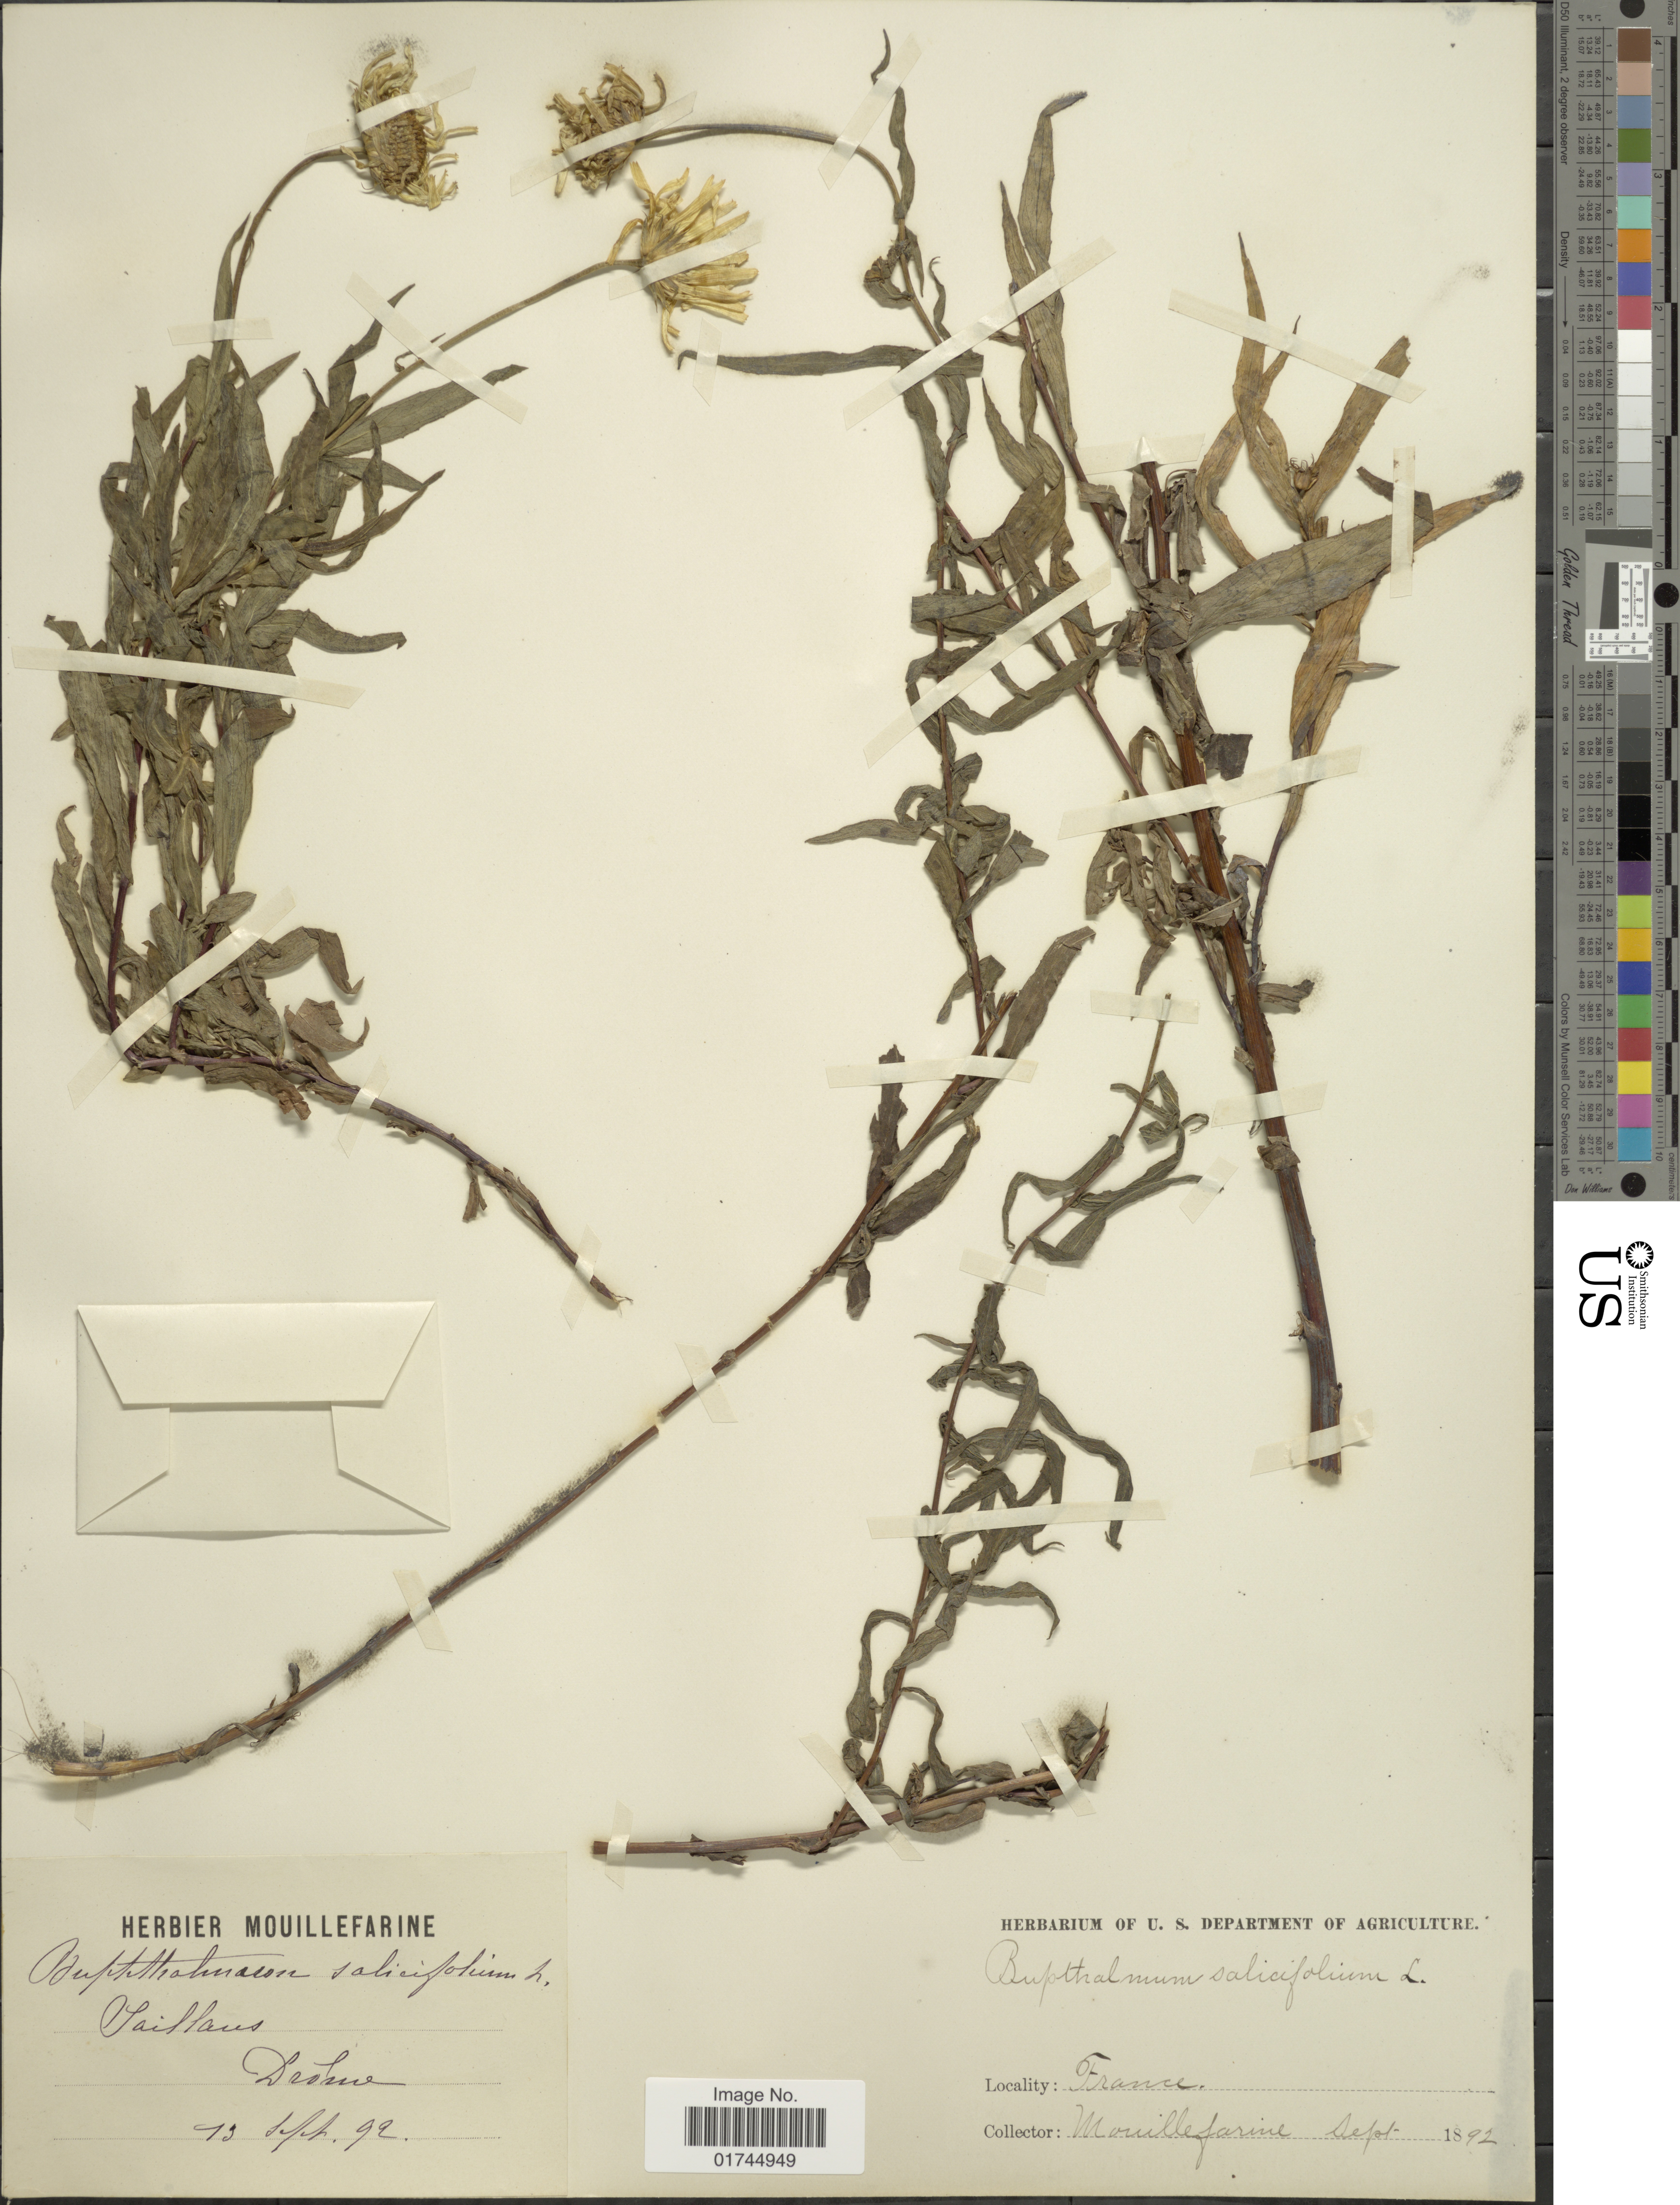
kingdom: Plantae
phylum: Tracheophyta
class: Magnoliopsida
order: Asterales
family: Asteraceae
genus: Buphthalmum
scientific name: Buphthalmum salicifolium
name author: L.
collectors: A. Mouillefarine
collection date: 1892-09-15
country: France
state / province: Auvergne-Rhône-Alpes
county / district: Drôme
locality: Taillaus, Drome.